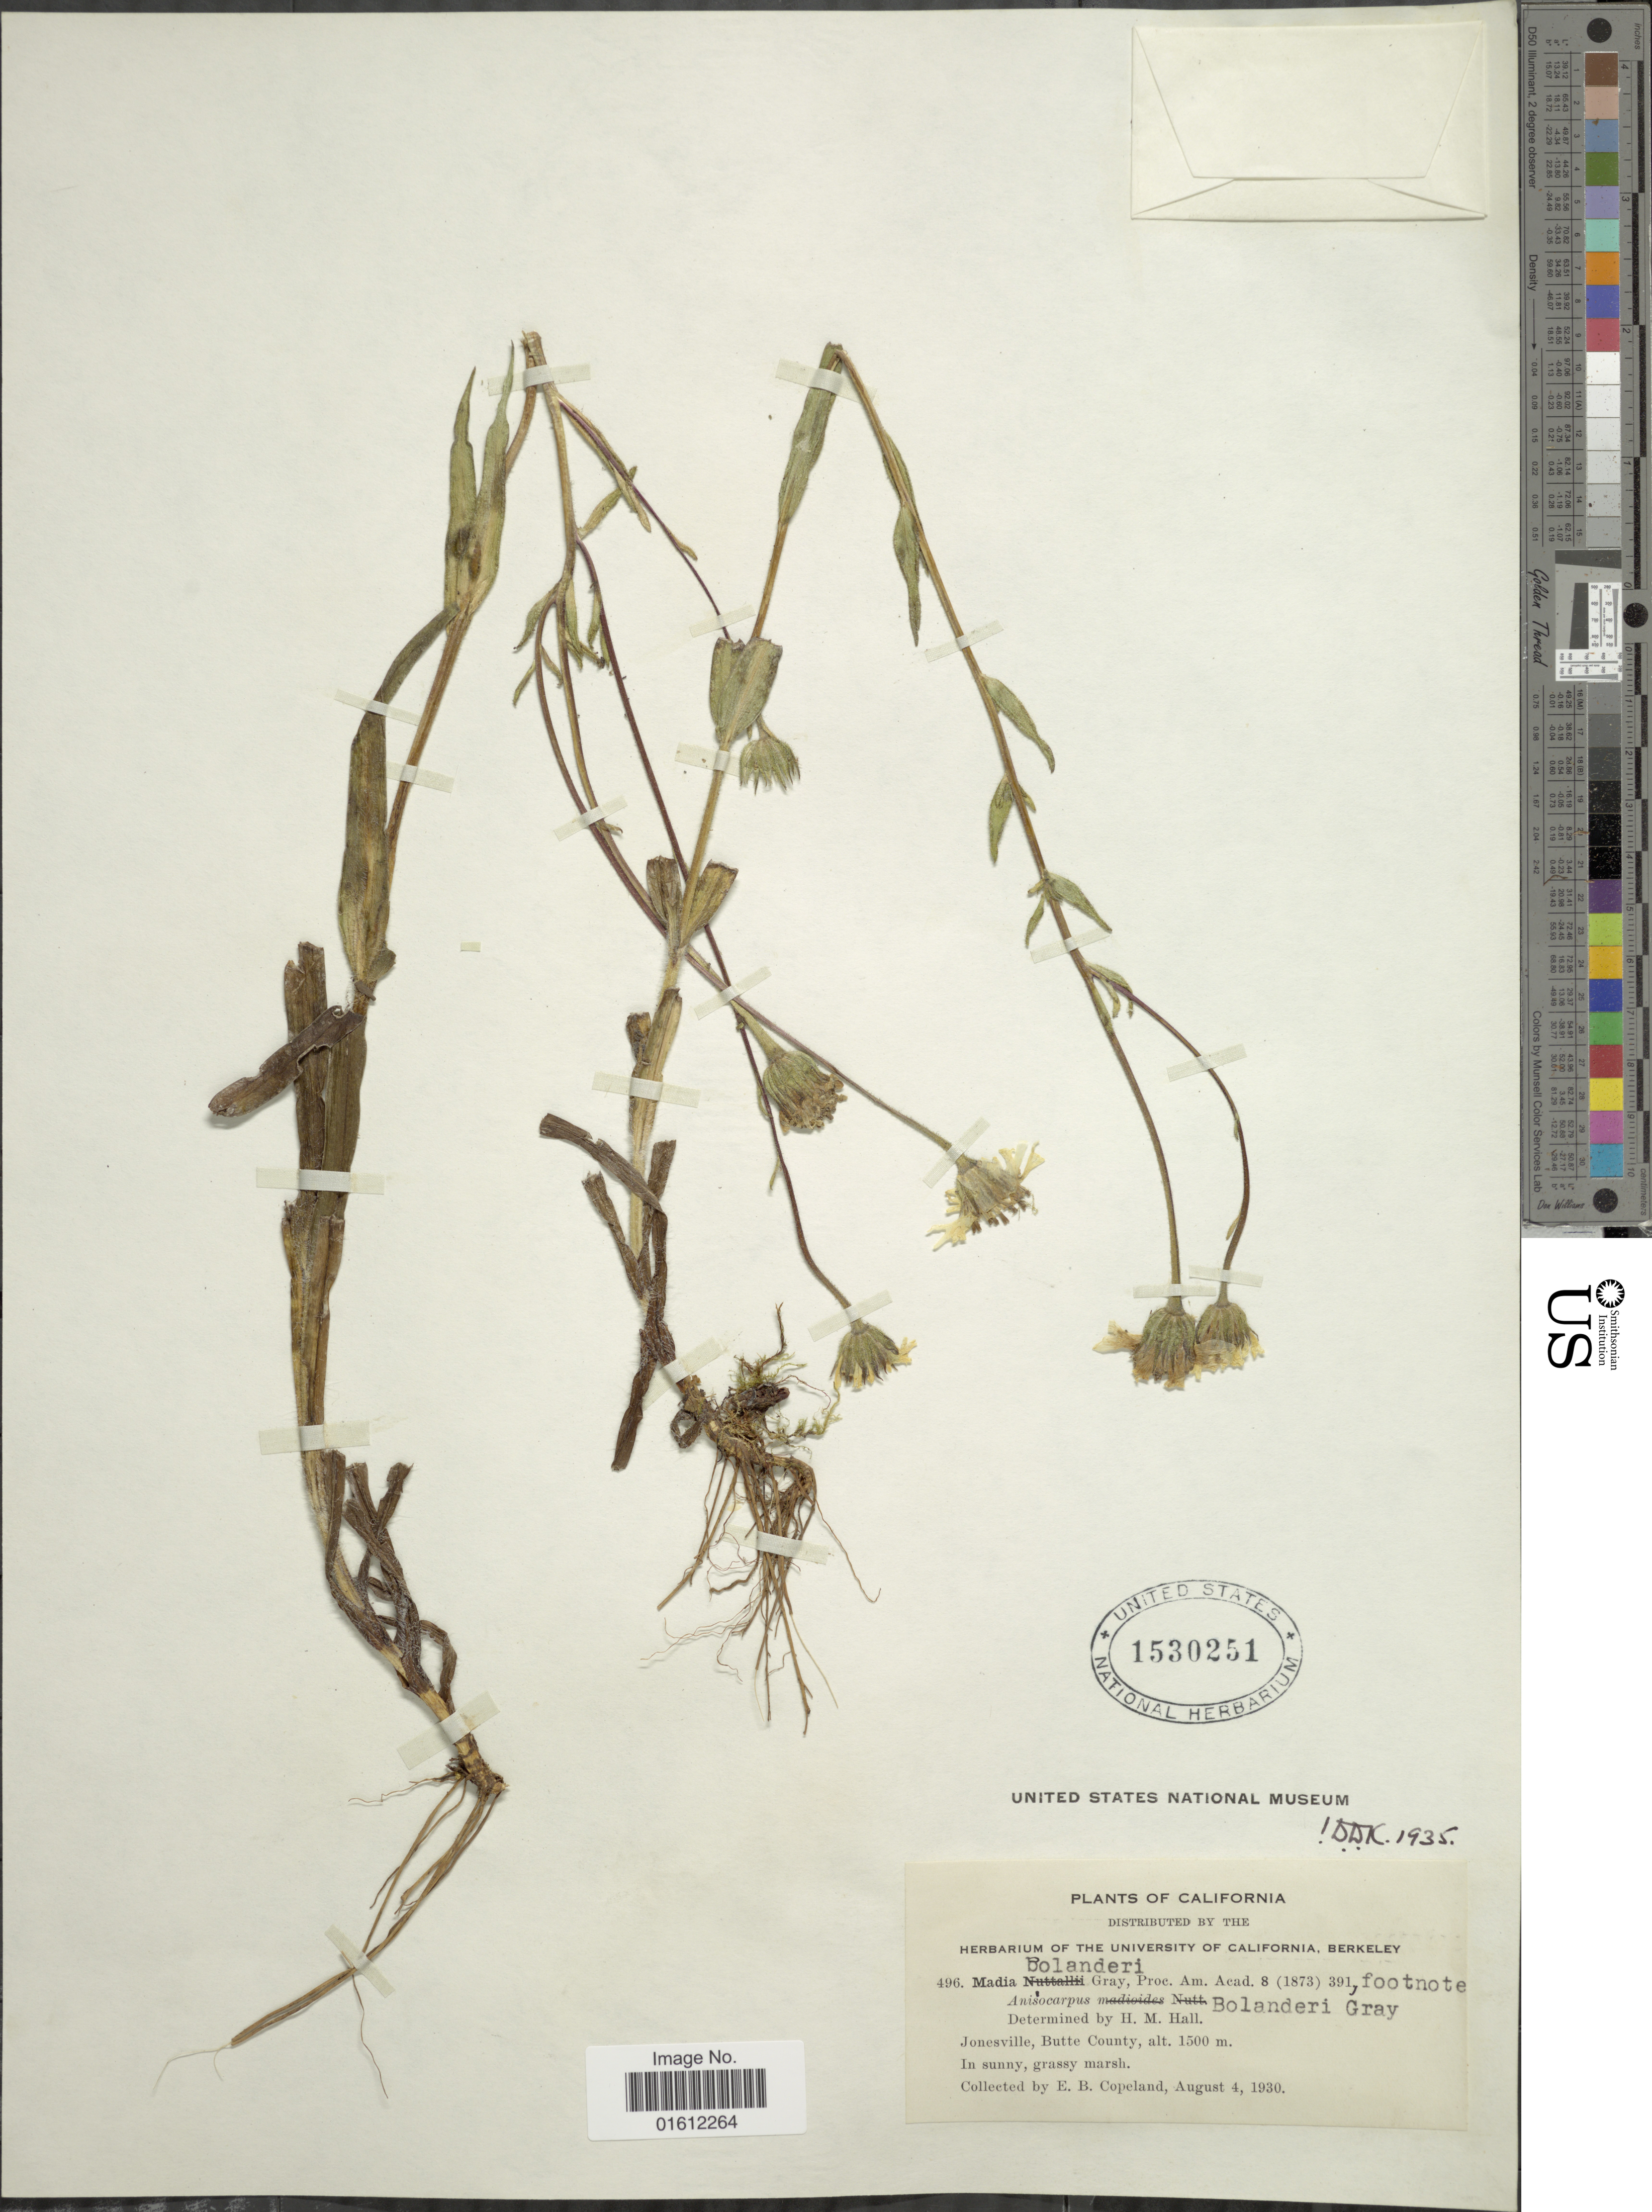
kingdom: Plantae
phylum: Tracheophyta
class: Magnoliopsida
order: Asterales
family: Asteraceae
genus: Madia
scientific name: Madia bolanderi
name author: A. Gray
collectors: E. B. Copeland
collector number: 496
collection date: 1930-08-04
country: United States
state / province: California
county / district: Butte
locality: Jonesville, Butte County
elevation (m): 1500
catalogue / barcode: US 1530251